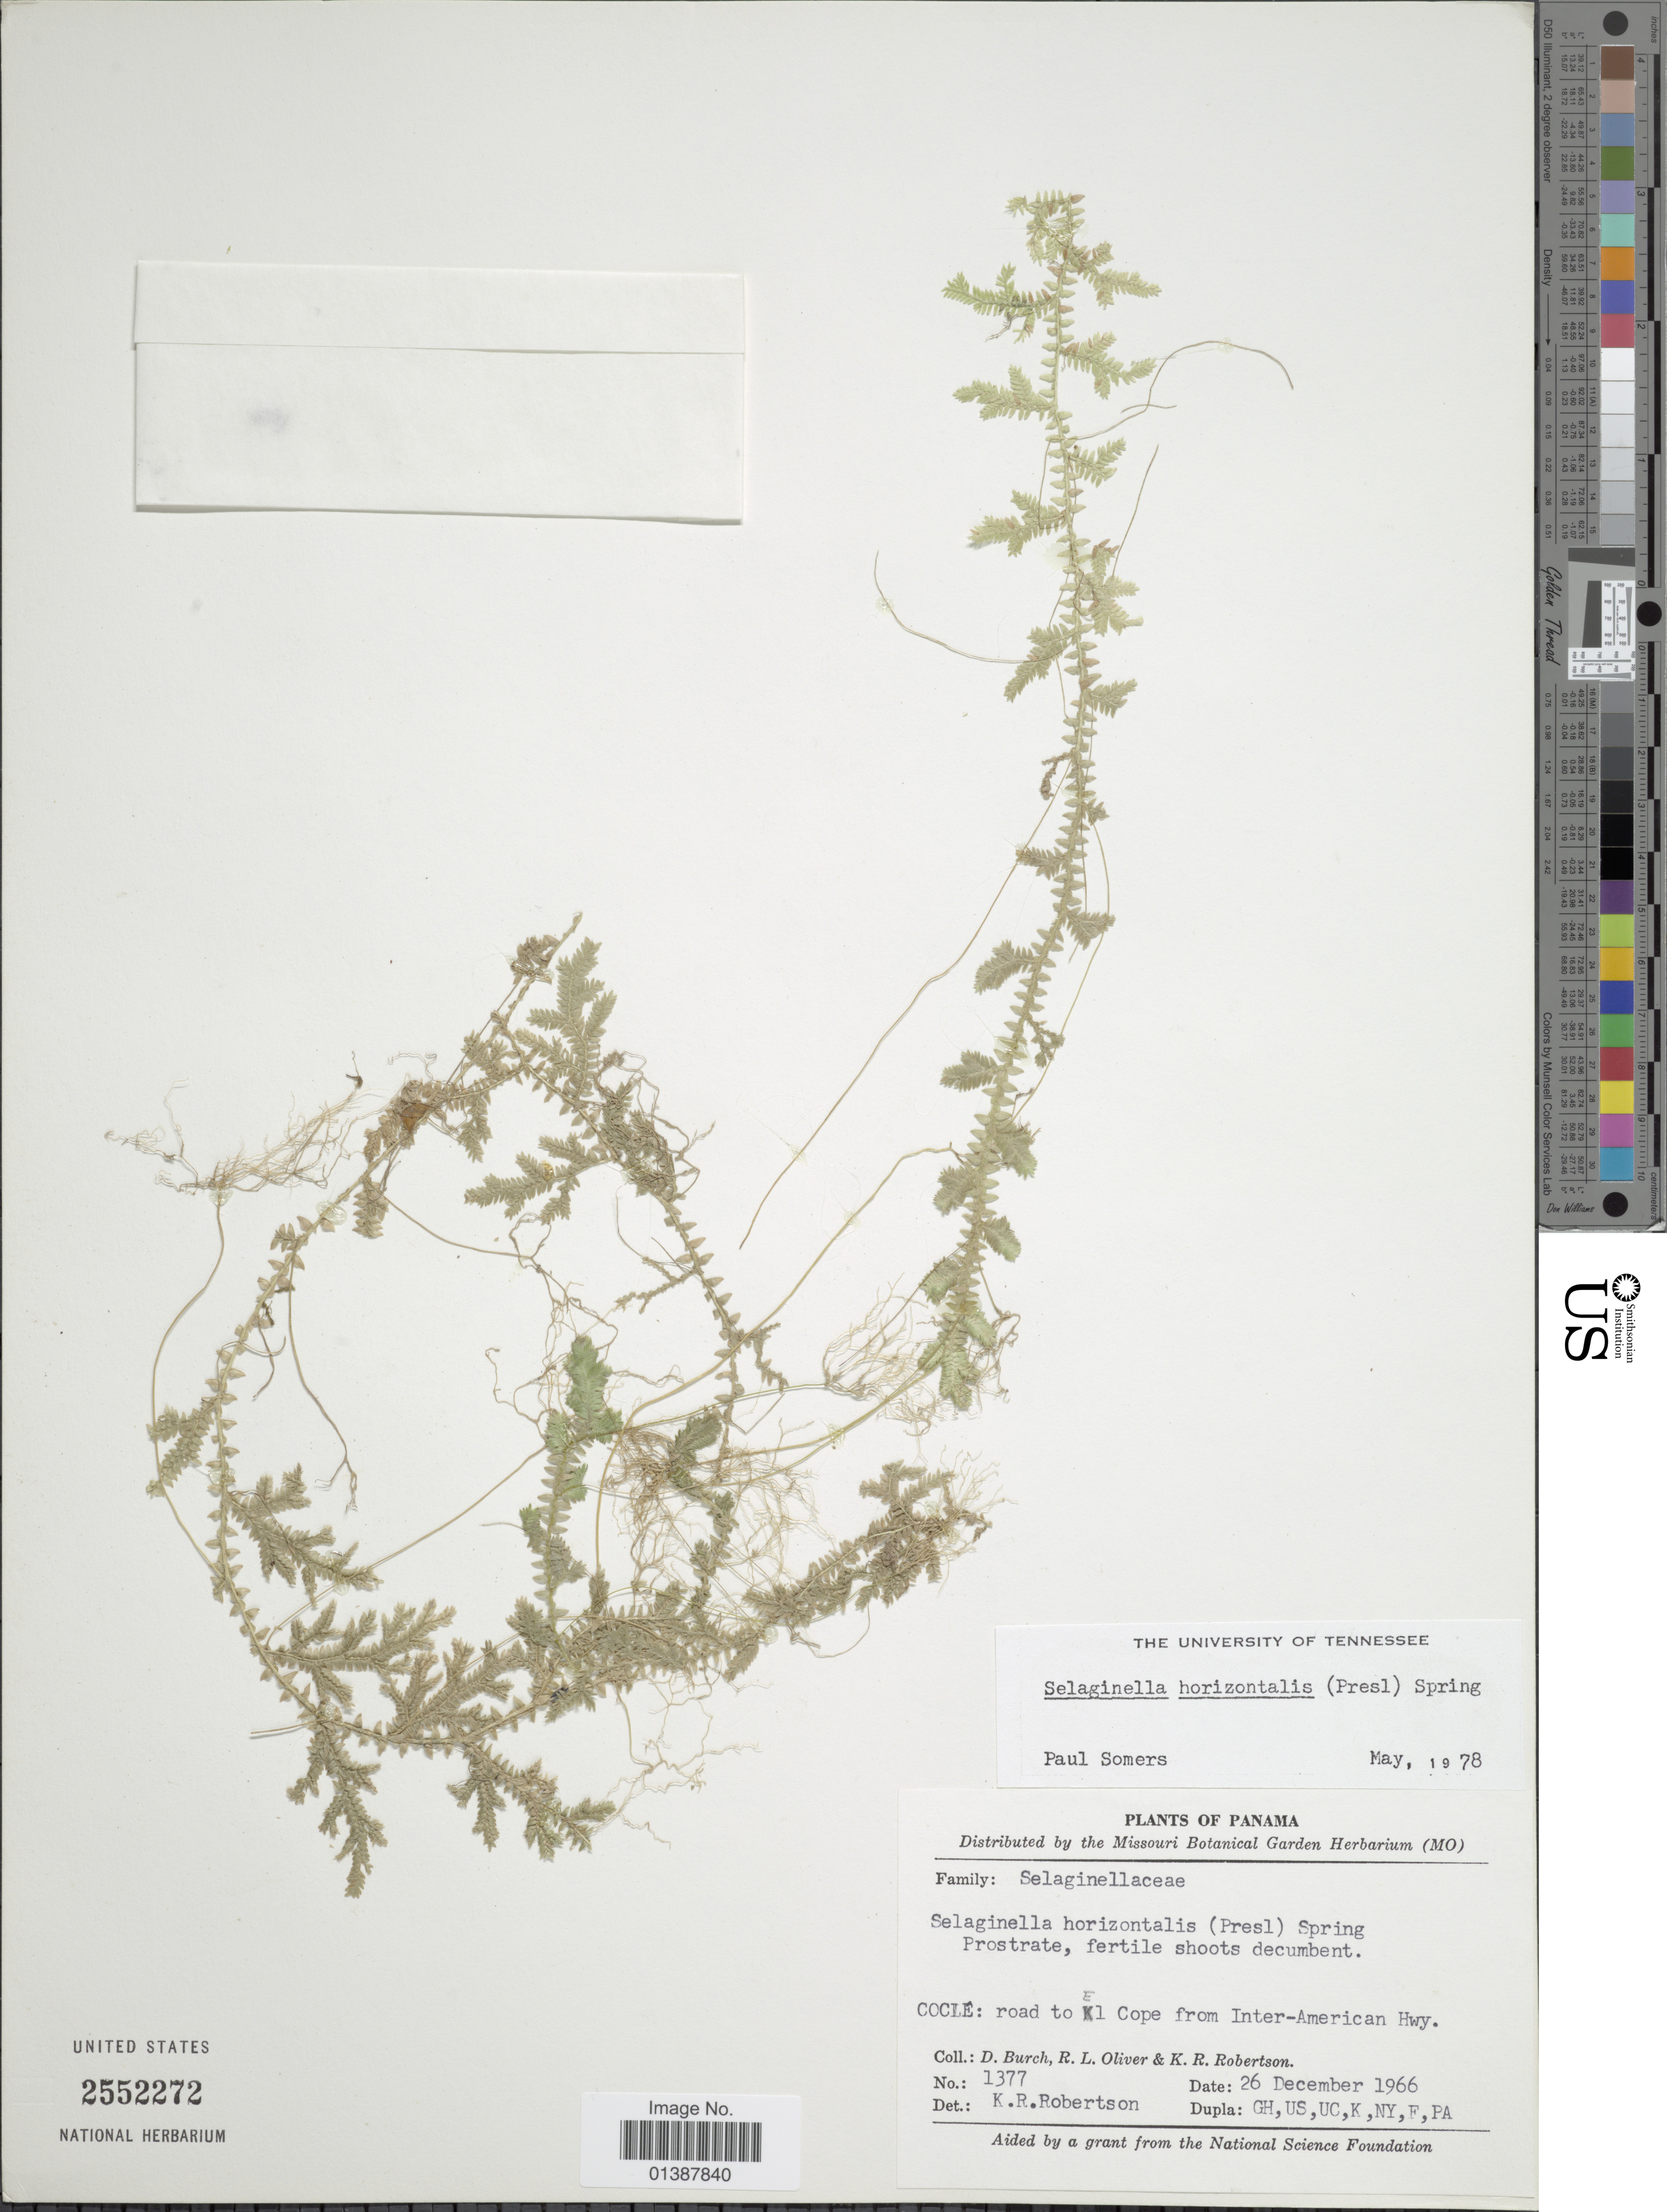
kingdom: Plantae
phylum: Tracheophyta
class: Lycopodiopsida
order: Selaginellales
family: Selaginellaceae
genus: Selaginella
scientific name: Selaginella horizontalis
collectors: D. Burch, R. Oliver & K. Robertson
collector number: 1377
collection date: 1966-12-26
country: Panama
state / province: Coclé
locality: Road to El Cope from Inter-American Hwy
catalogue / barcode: US 2552272